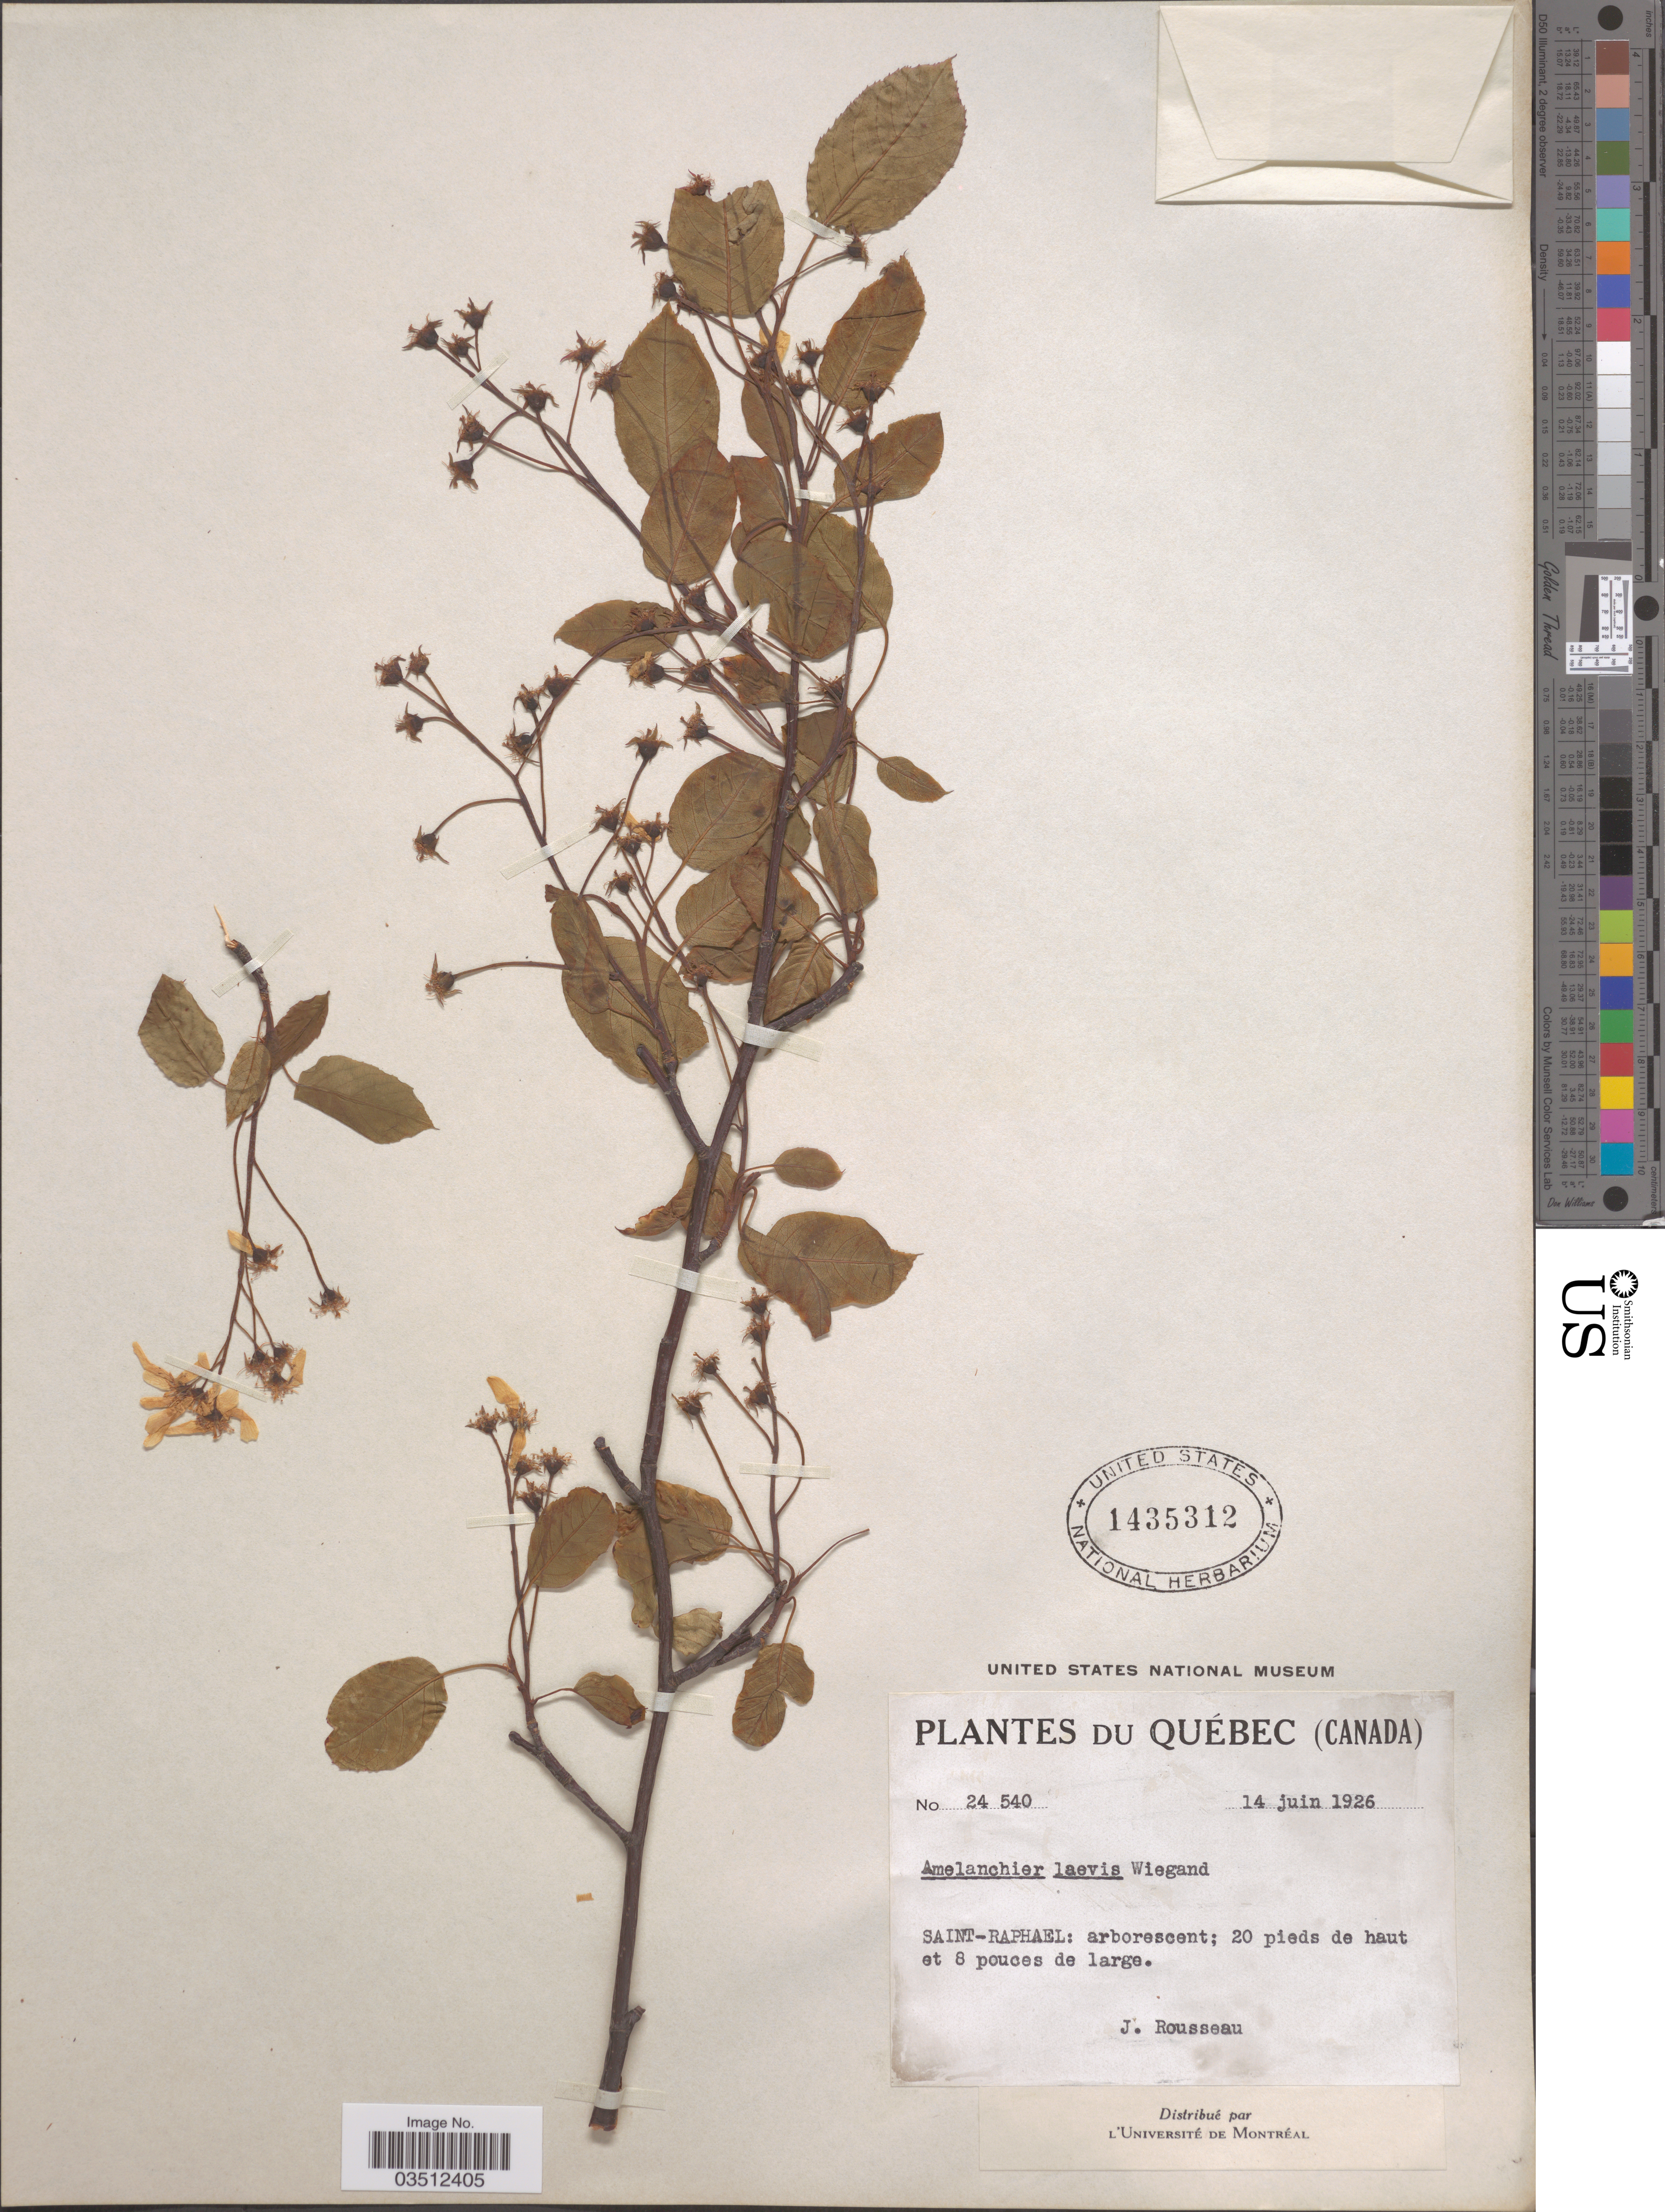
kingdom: Plantae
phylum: Tracheophyta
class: Magnoliopsida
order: Rosales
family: Rosaceae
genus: Amelanchier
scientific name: Amelanchier laevis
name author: Wiegand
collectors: J. Rousseau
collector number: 24540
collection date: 1926-06-14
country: Canada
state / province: Quebec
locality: Québec. Saint-Raphael: arborescent; 20 pieds de haut et 8 pouces de large.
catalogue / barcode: US 1435312